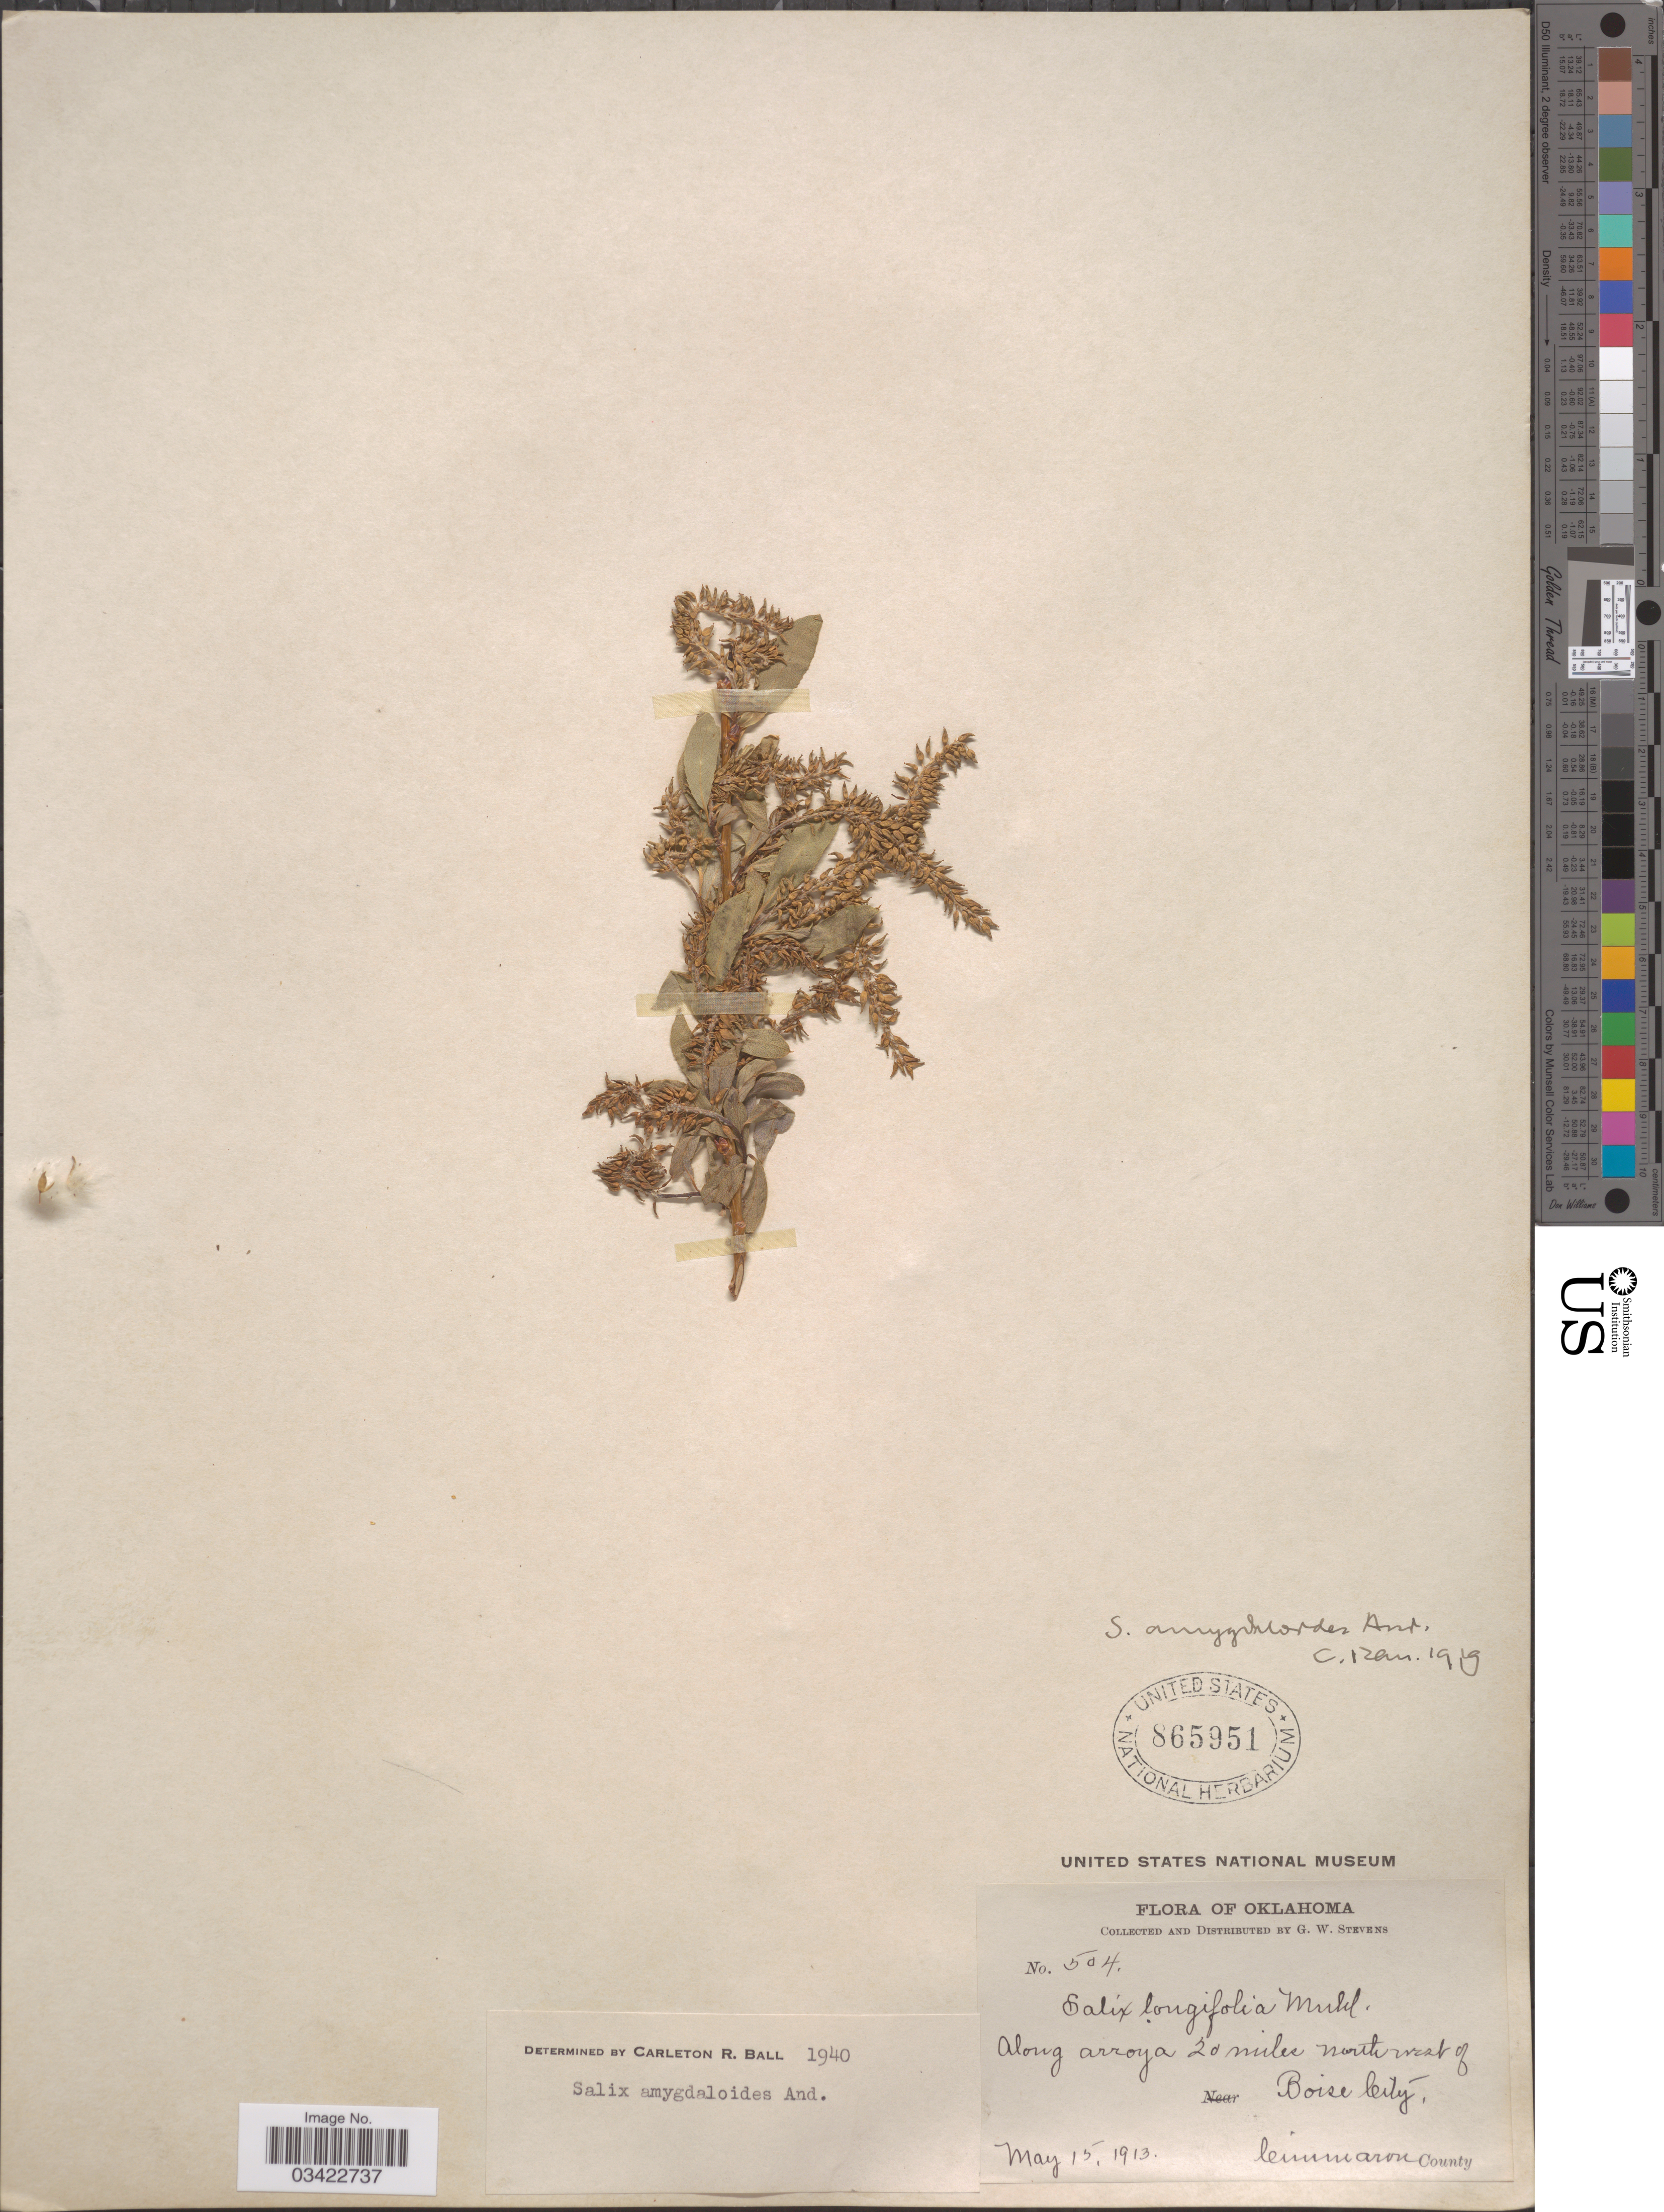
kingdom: Plantae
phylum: Tracheophyta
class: Magnoliopsida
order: Malpighiales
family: Salicaceae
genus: Salix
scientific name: Salix amygdaloides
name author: Andersson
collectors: G. W. Stevens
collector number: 504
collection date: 1913-05-15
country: United States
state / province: Oklahoma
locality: Along arroya 20 miles northwest of Boise City. Cimarron County.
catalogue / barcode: US 865951